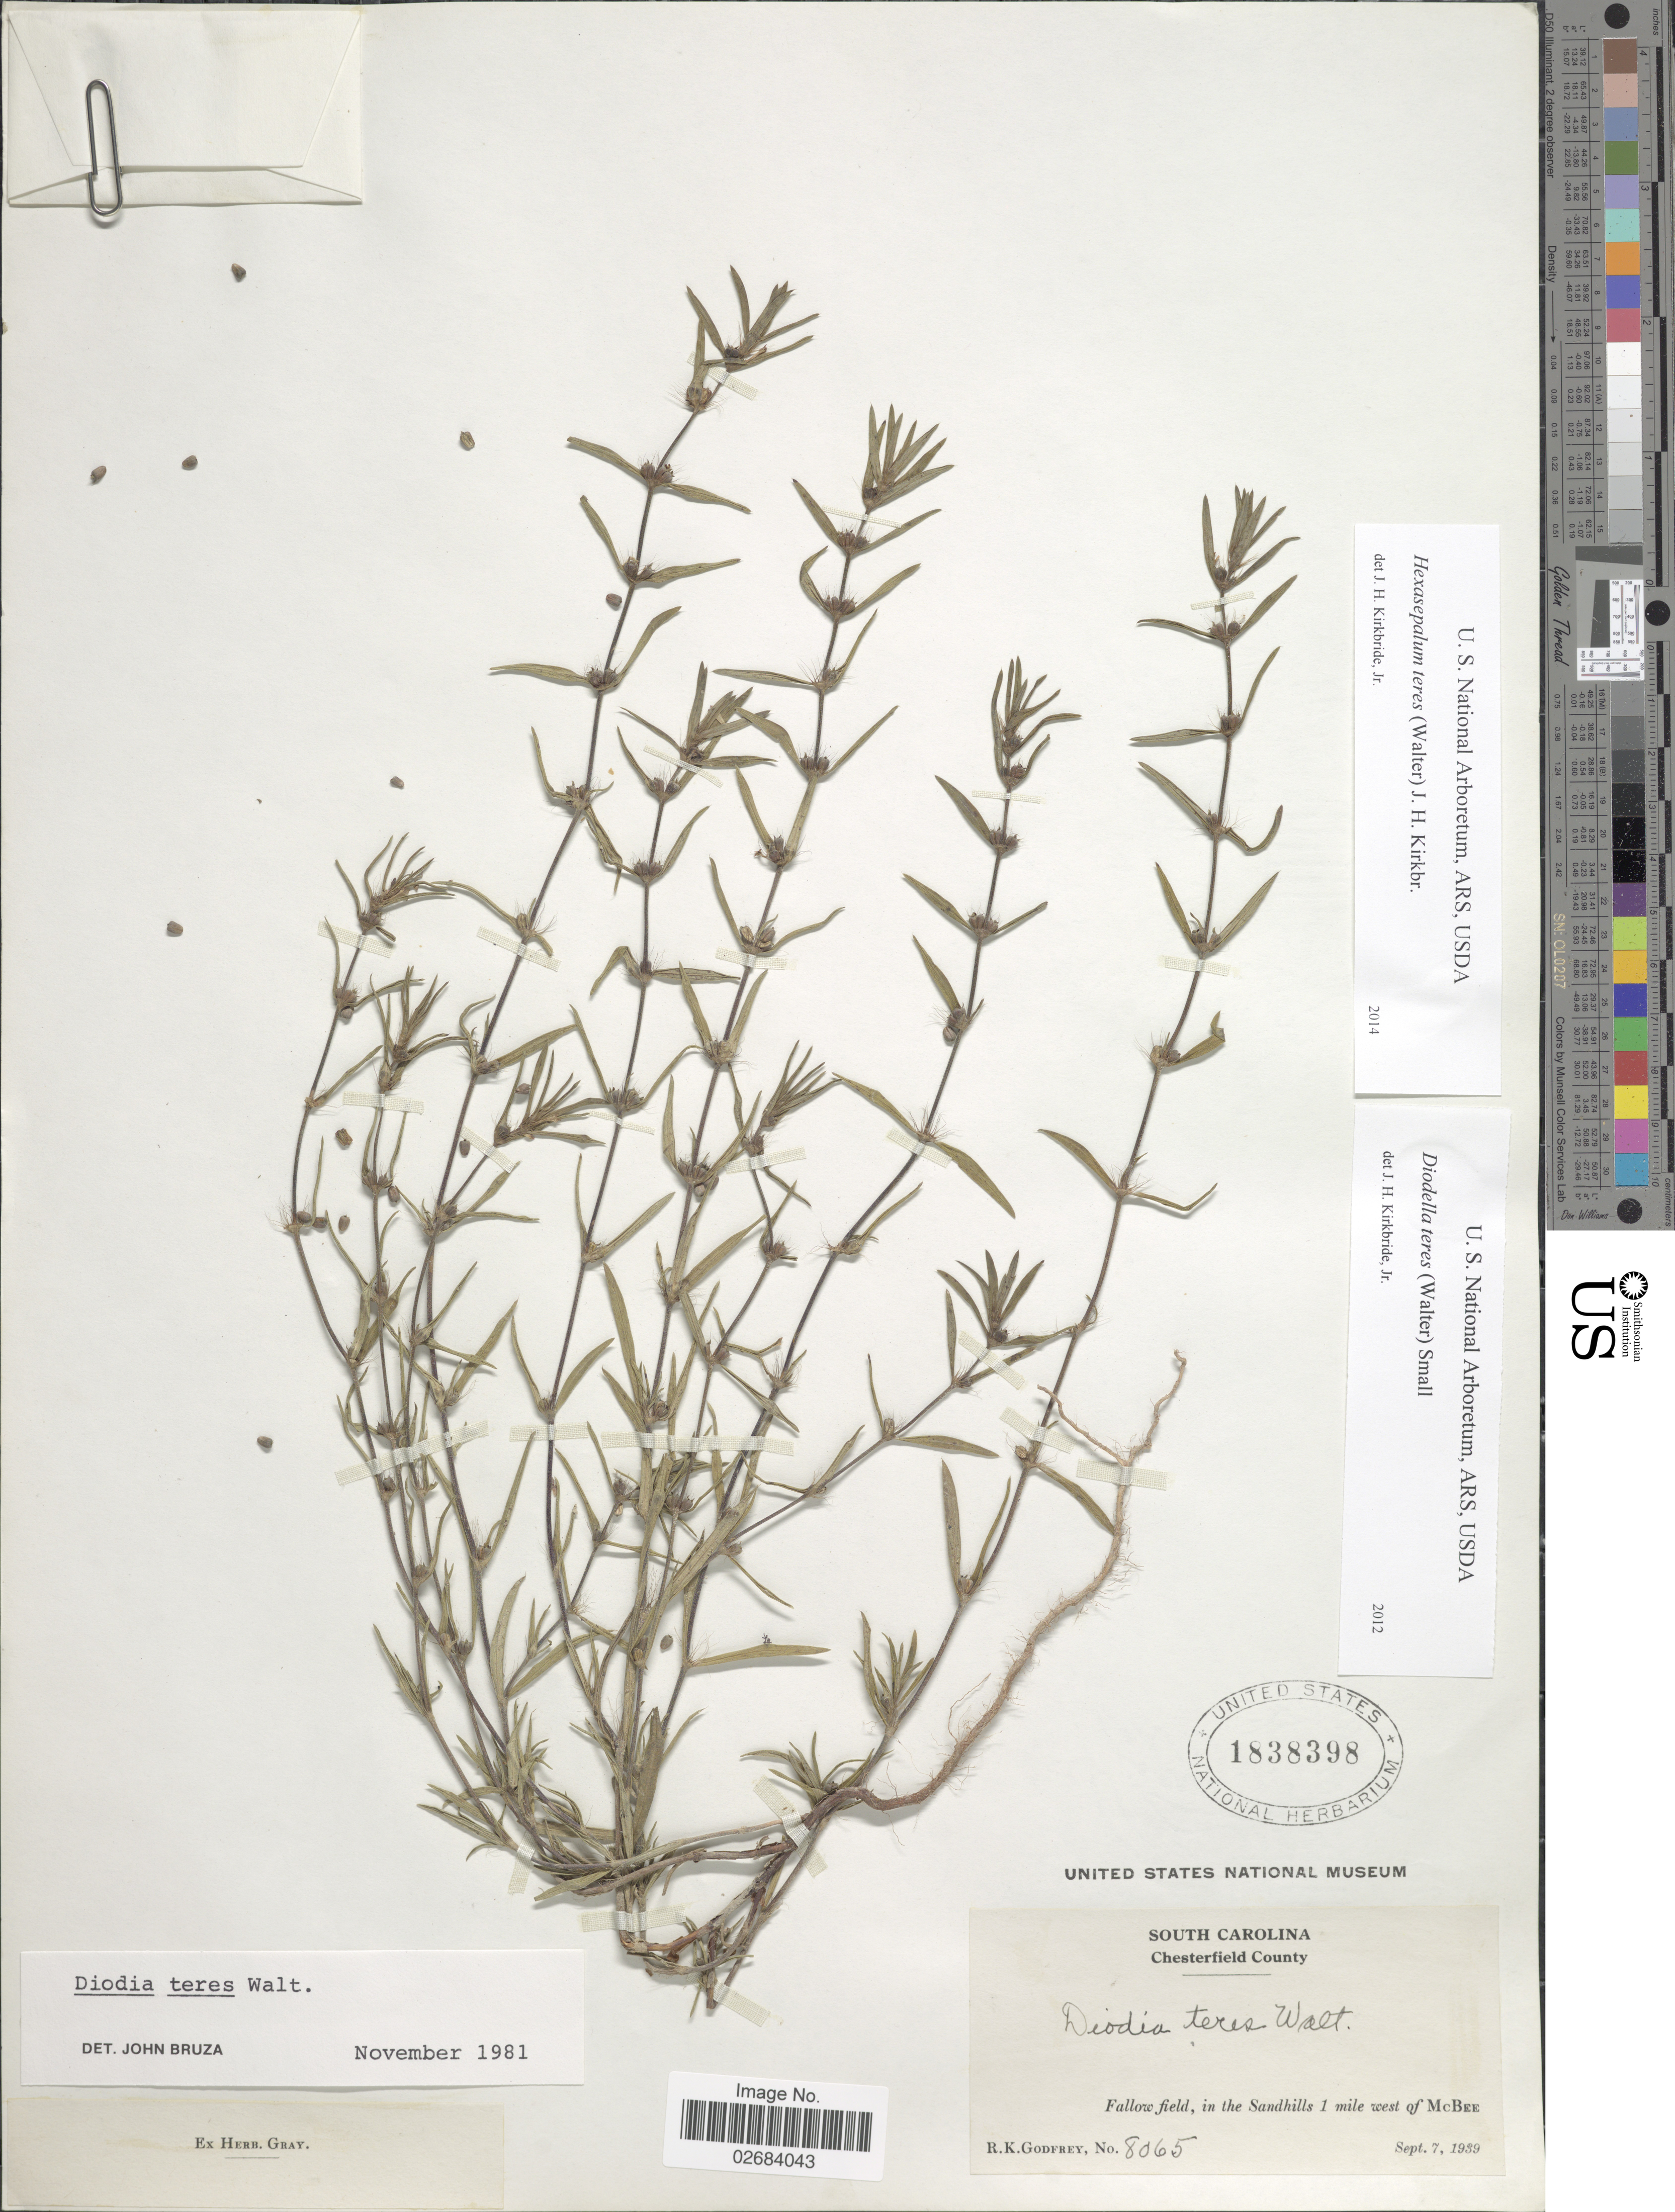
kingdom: Plantae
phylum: Tracheophyta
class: Magnoliopsida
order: Gentianales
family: Rubiaceae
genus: Diodia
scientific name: Diodia teres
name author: Walter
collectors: R. K. Godfrey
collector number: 8065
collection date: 1939-09-07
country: United States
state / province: South Carolina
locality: Chesterfield County, Fallow field, in the Sandhills 1 mile west of McBee.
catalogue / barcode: US 1838398